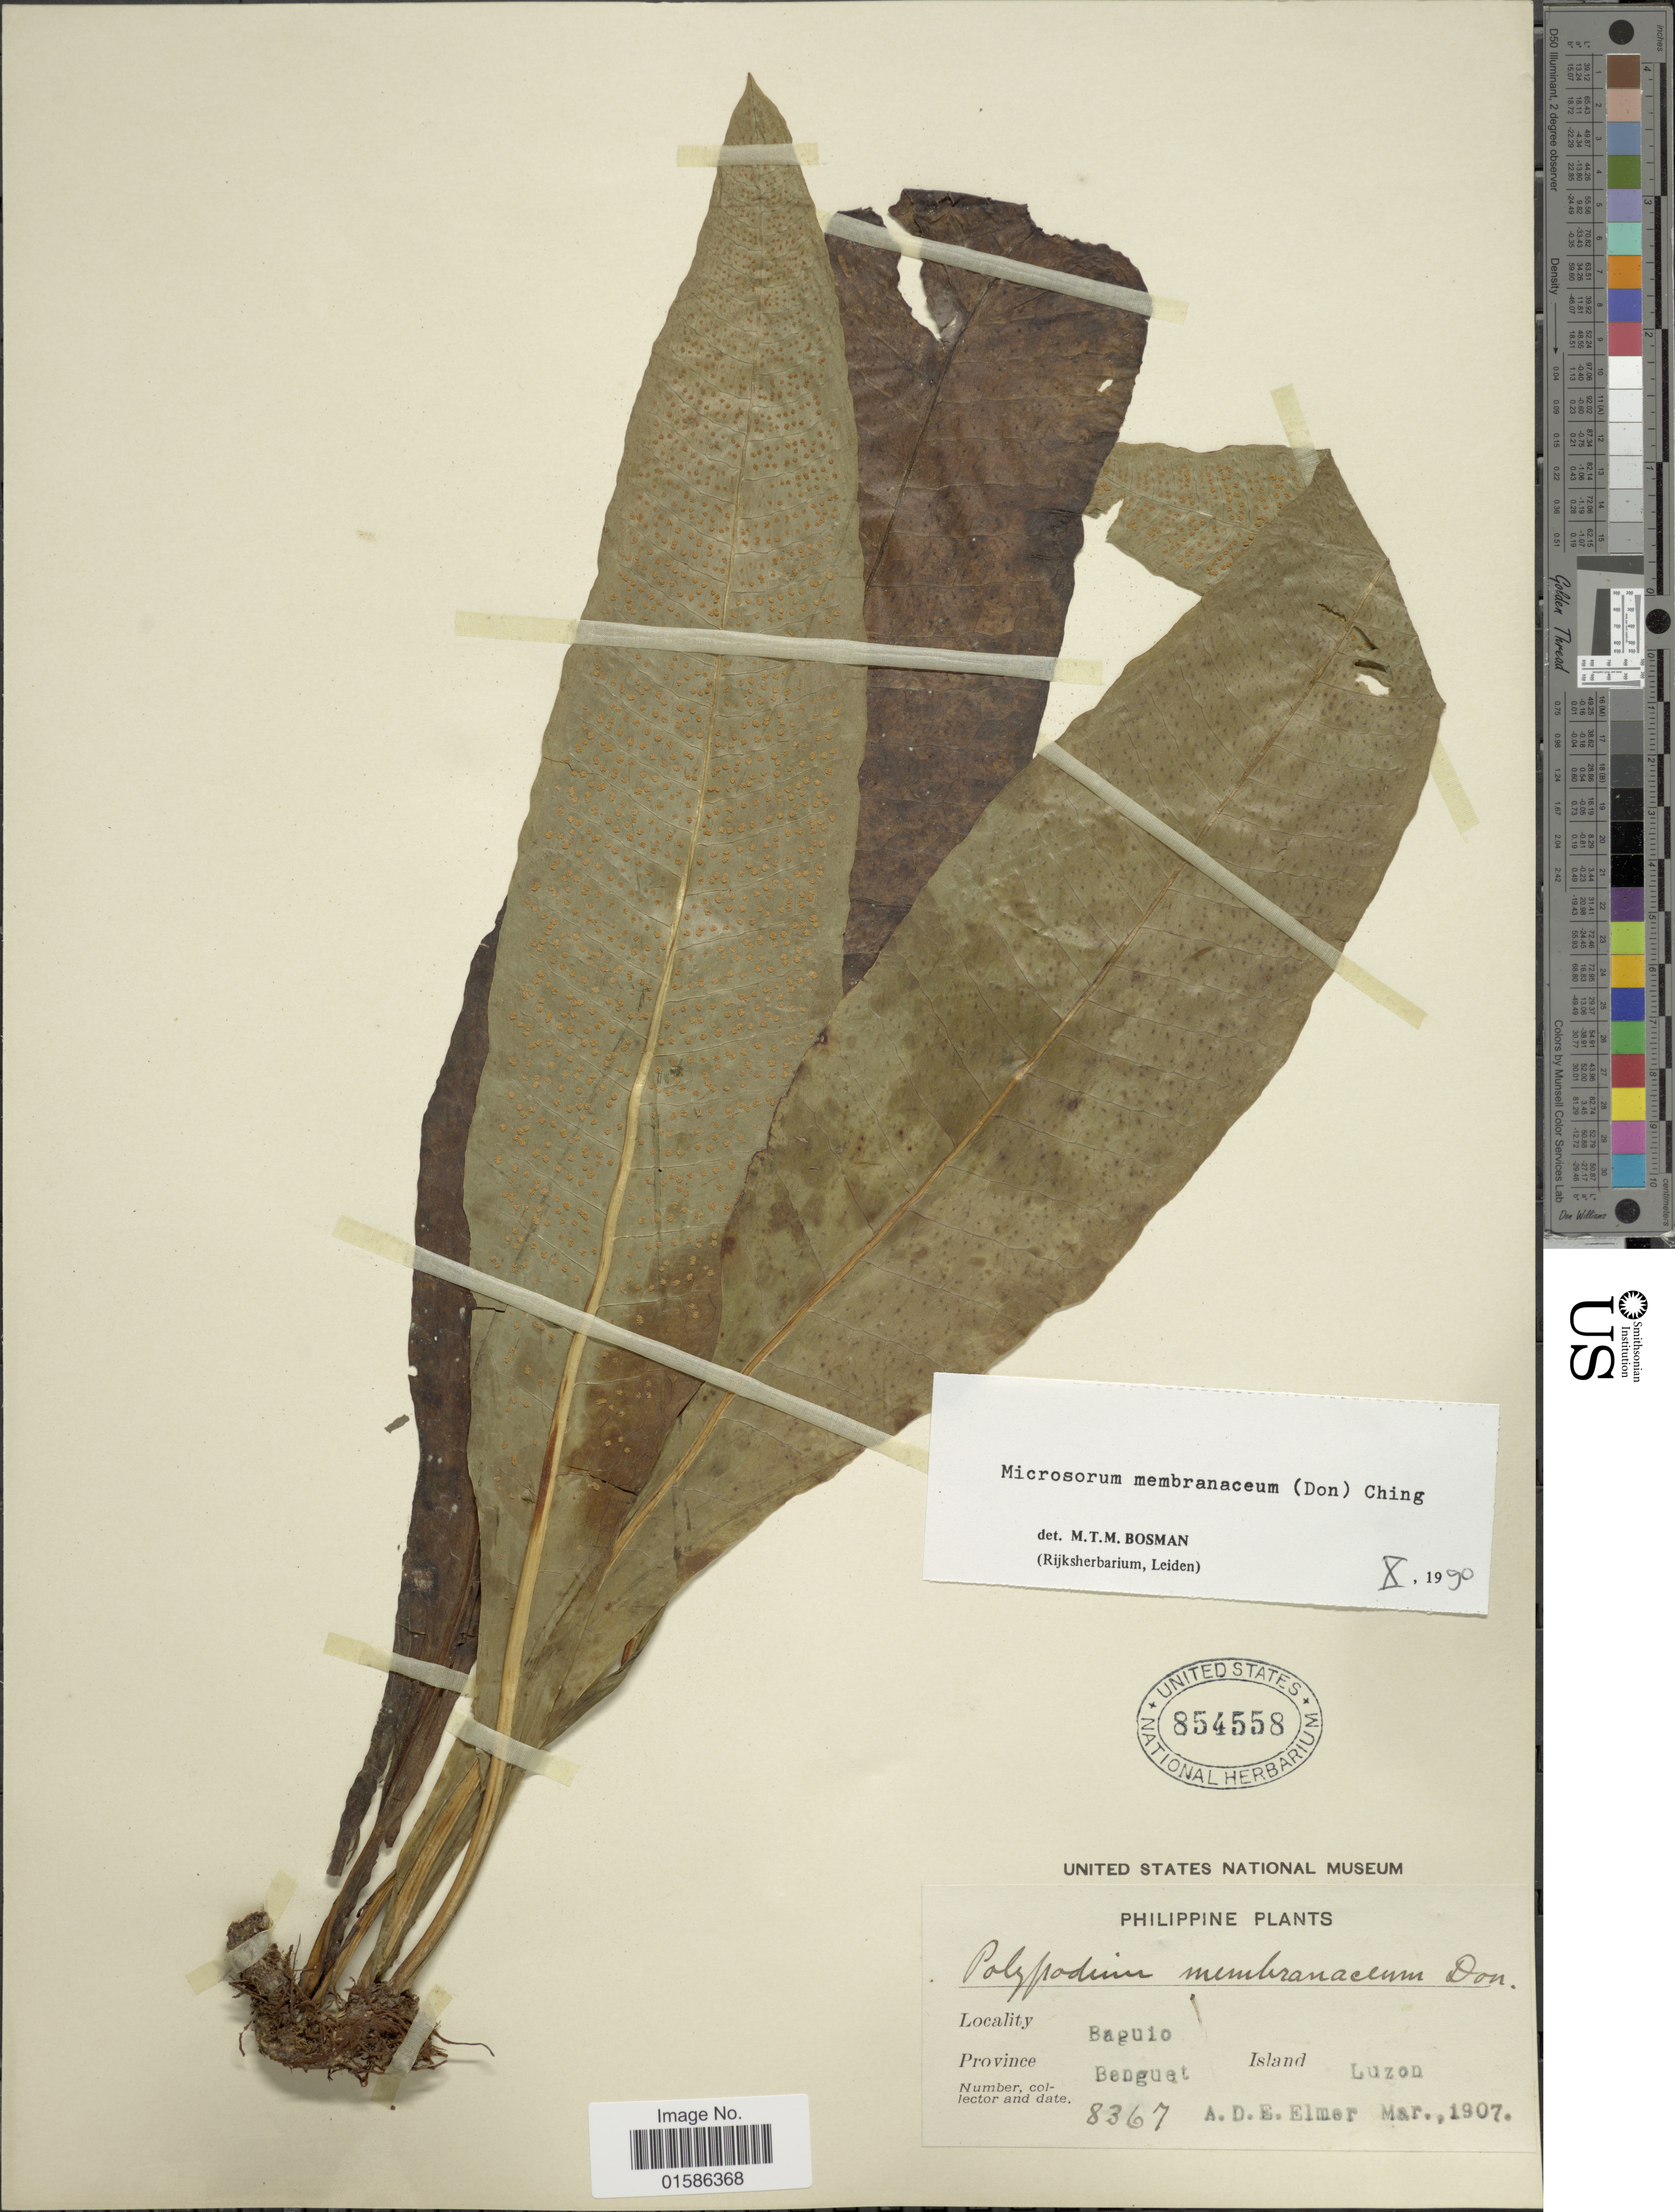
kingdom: Plantae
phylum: Tracheophyta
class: Polypodiopsida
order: Polypodiales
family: Polypodiaceae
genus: Microsorum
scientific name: Microsorum membranaceum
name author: (D. Don) Ching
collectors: A. D. E. Elmer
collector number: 8367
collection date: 1907-03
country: Philippines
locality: Baguio, Province Benguet, Island Luzon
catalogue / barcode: US 854558